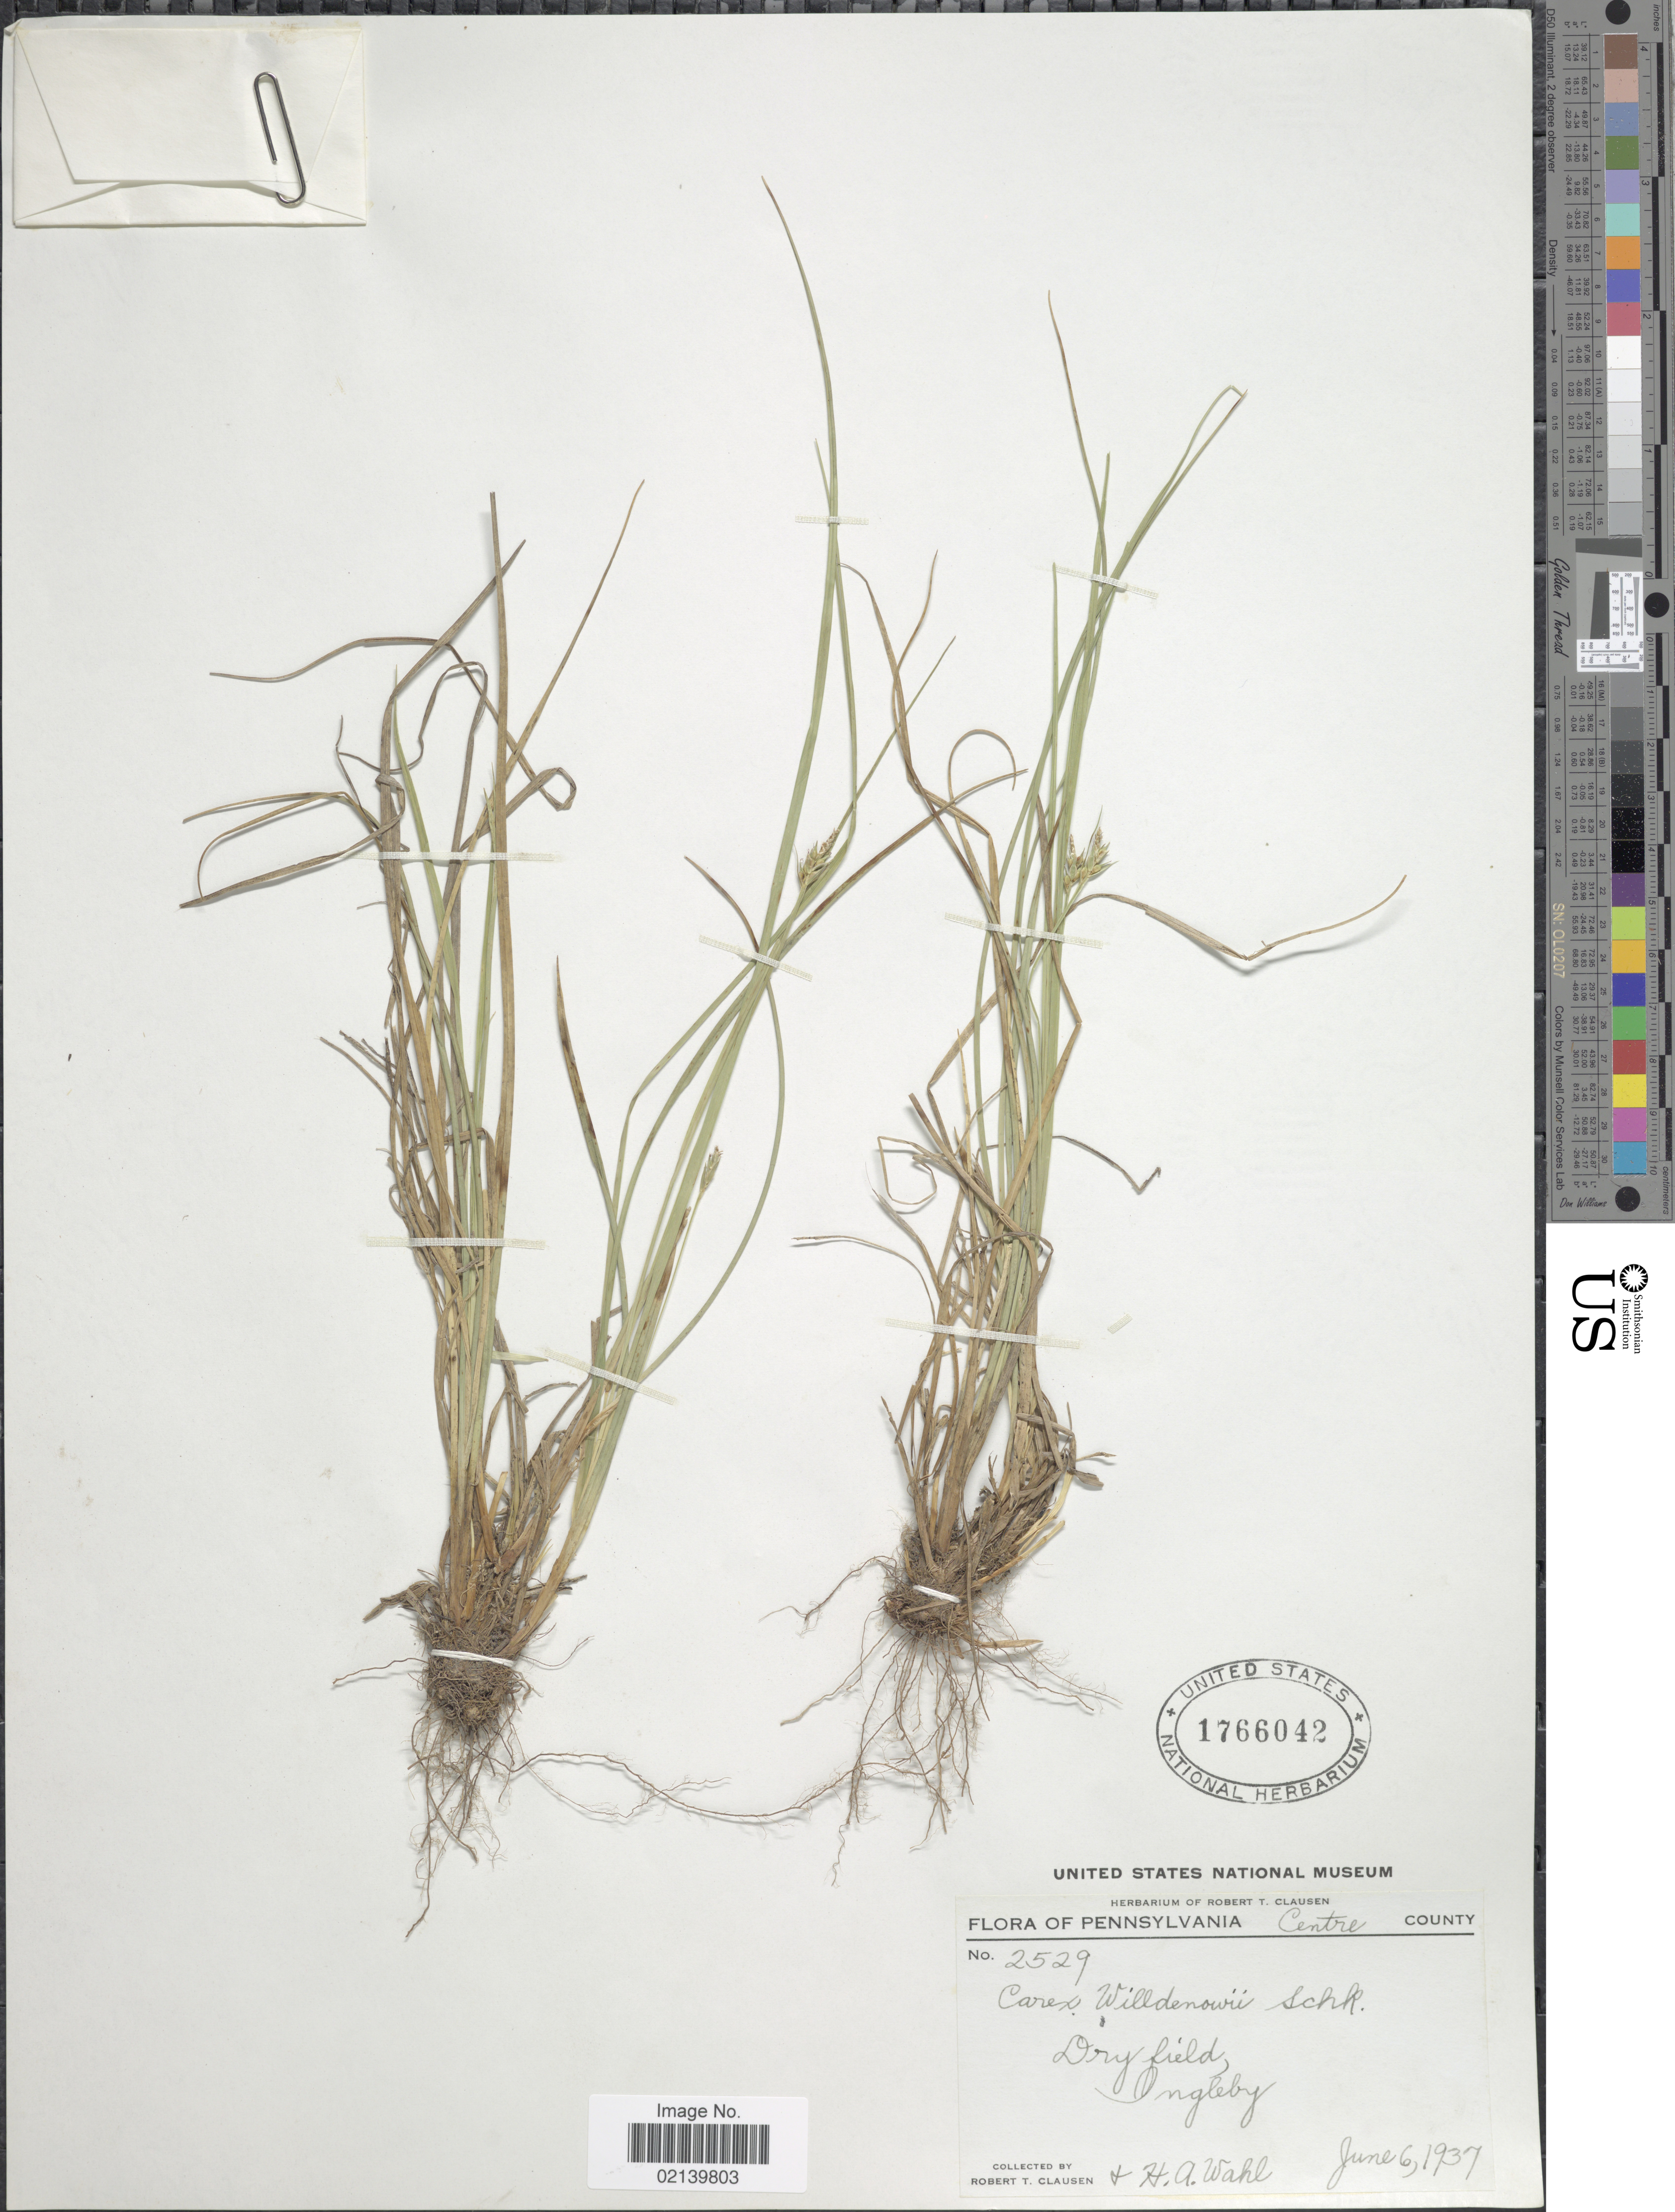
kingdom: Plantae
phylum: Tracheophyta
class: Liliopsida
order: Poales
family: Cyperaceae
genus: Carex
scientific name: Carex willdenowii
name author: Willd.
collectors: R. T. Clausen & H. A. Wahl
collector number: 2529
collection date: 1937-06-06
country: United States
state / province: Pennsylvania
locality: Pennsylvania, Centre County, Dry field Ongleby.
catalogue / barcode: US 1766042